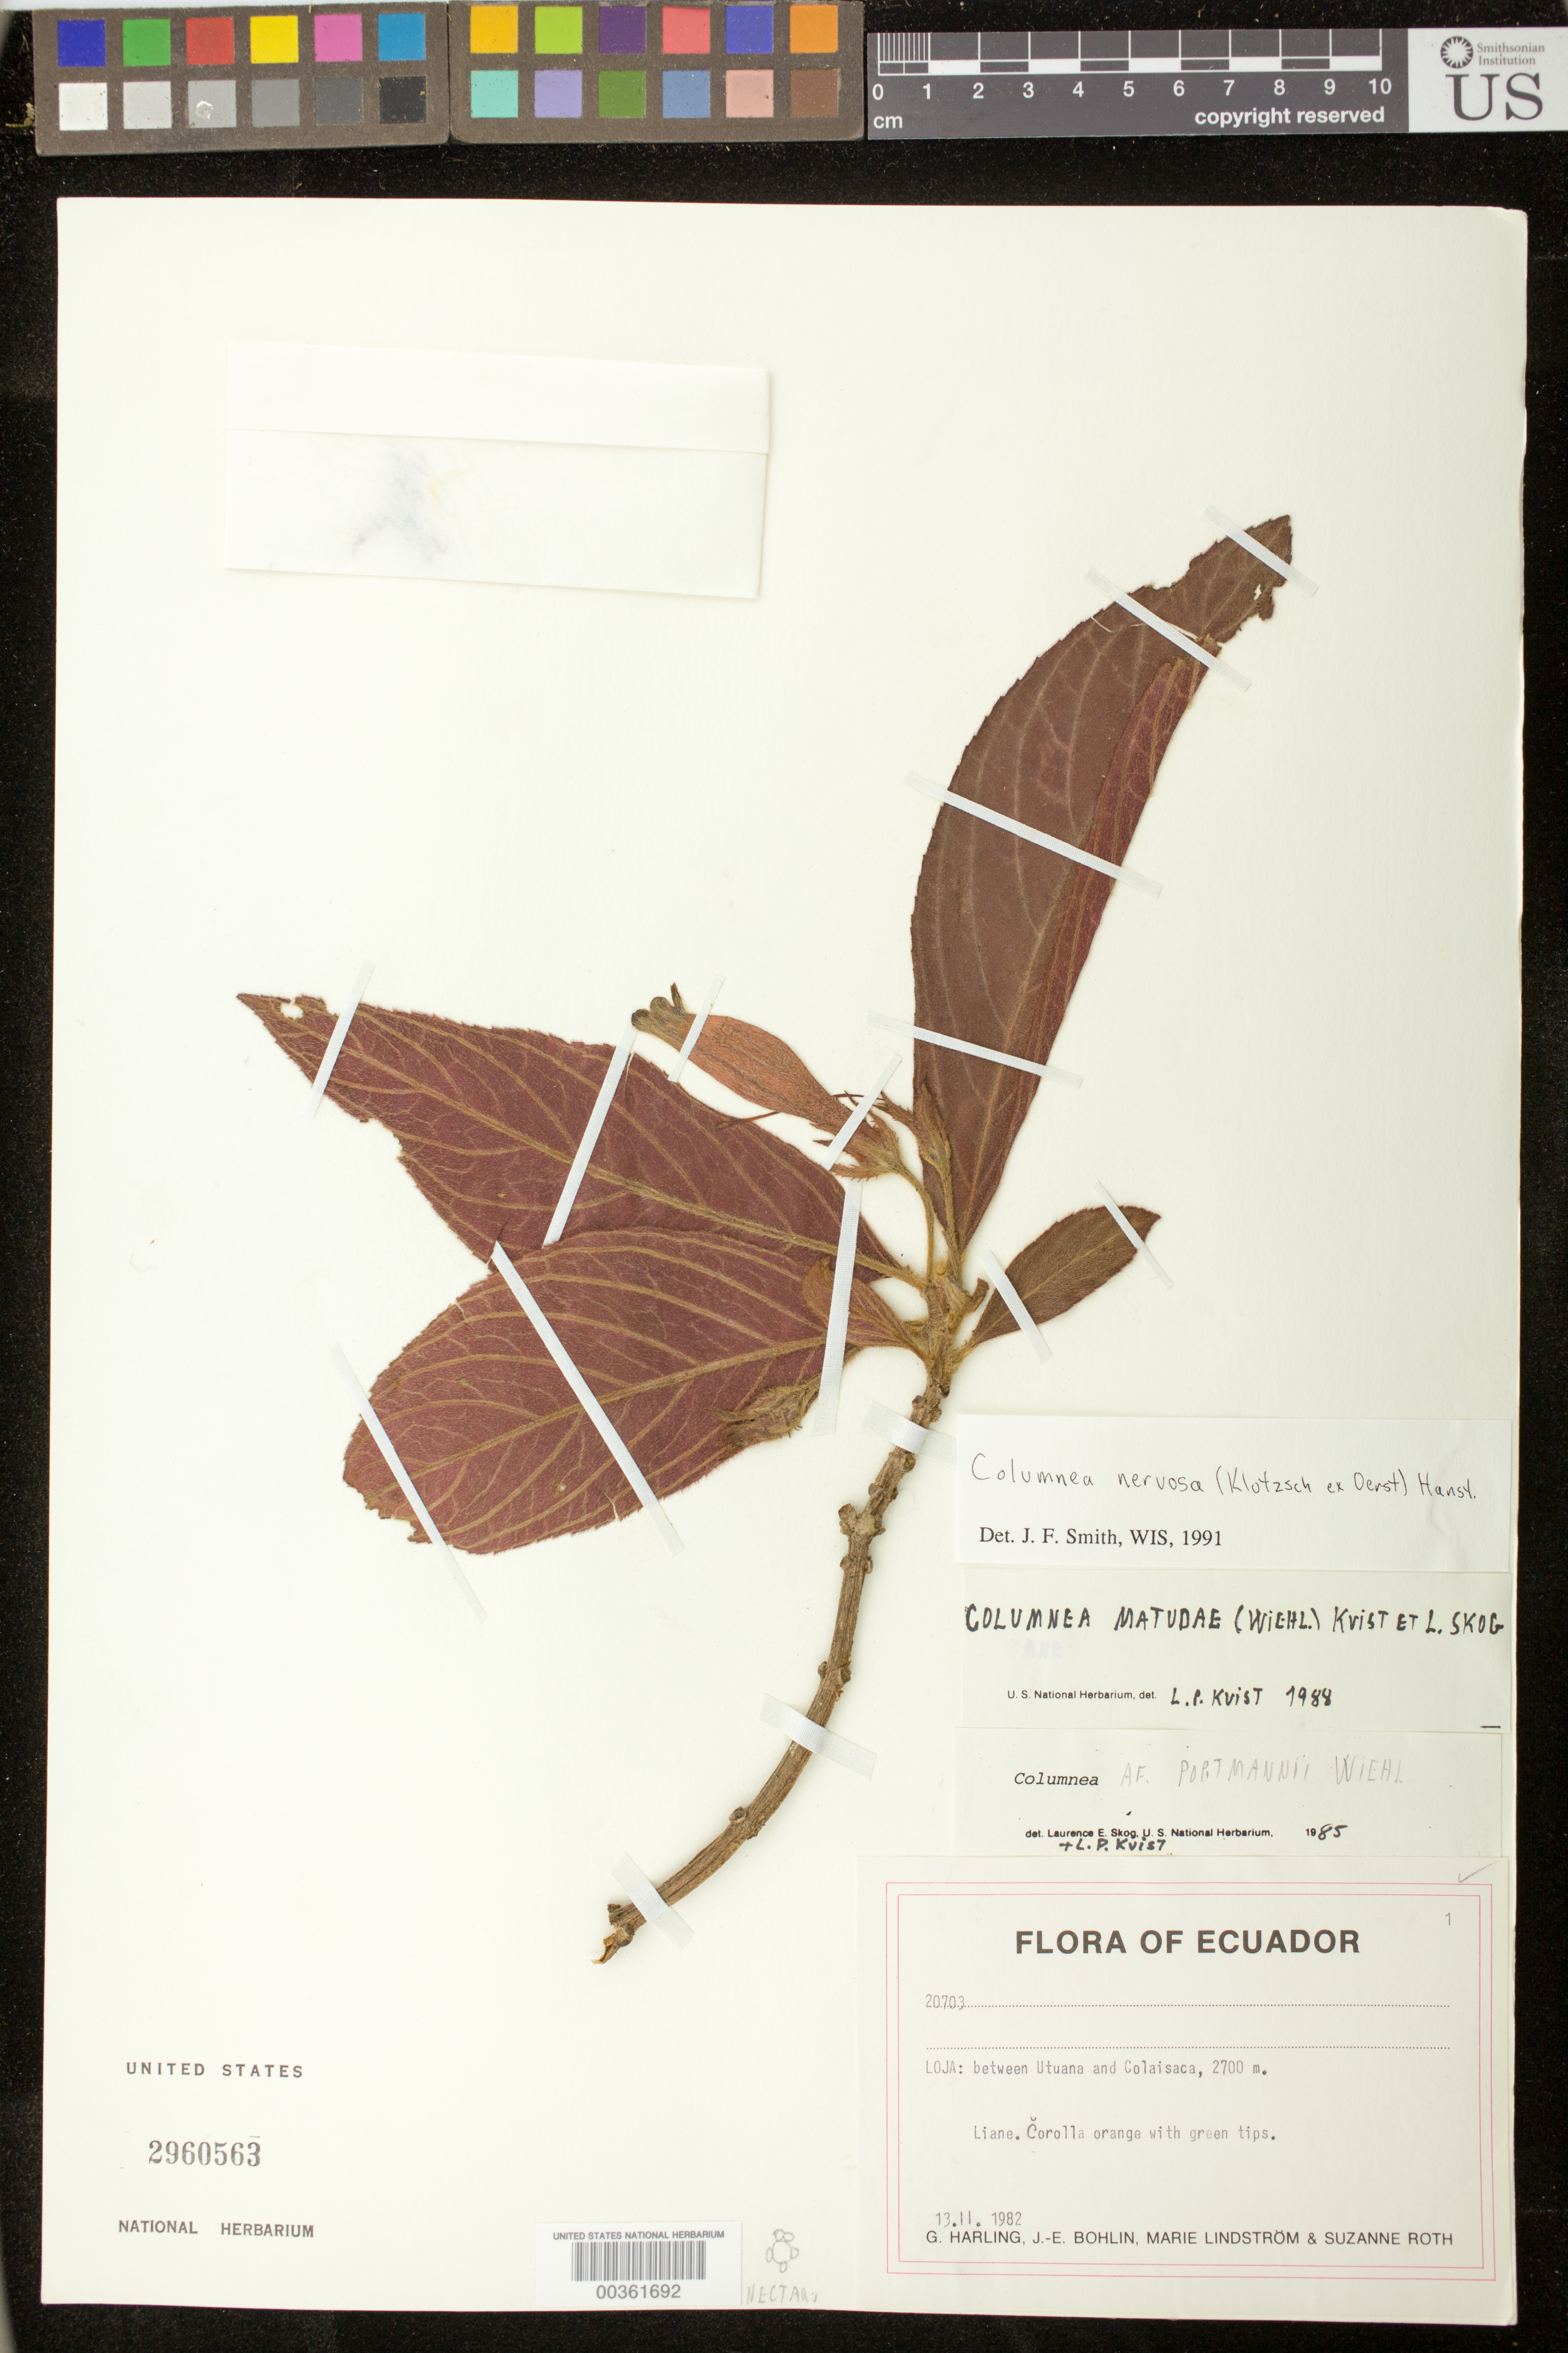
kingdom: Plantae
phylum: Tracheophyta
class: Magnoliopsida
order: Lamiales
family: Gesneriaceae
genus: Columnea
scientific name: Columnea nervosa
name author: (Klotzsch ex Oerst.) Hanst.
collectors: G. Harling, J. Bohlin, M. Lindström & S. Roth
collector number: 20703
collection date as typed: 13 Feb 1982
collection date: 1982-02-13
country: Ecuador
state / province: Loja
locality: Between Utuana and Colaisaca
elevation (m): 2700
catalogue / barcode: US 2960563